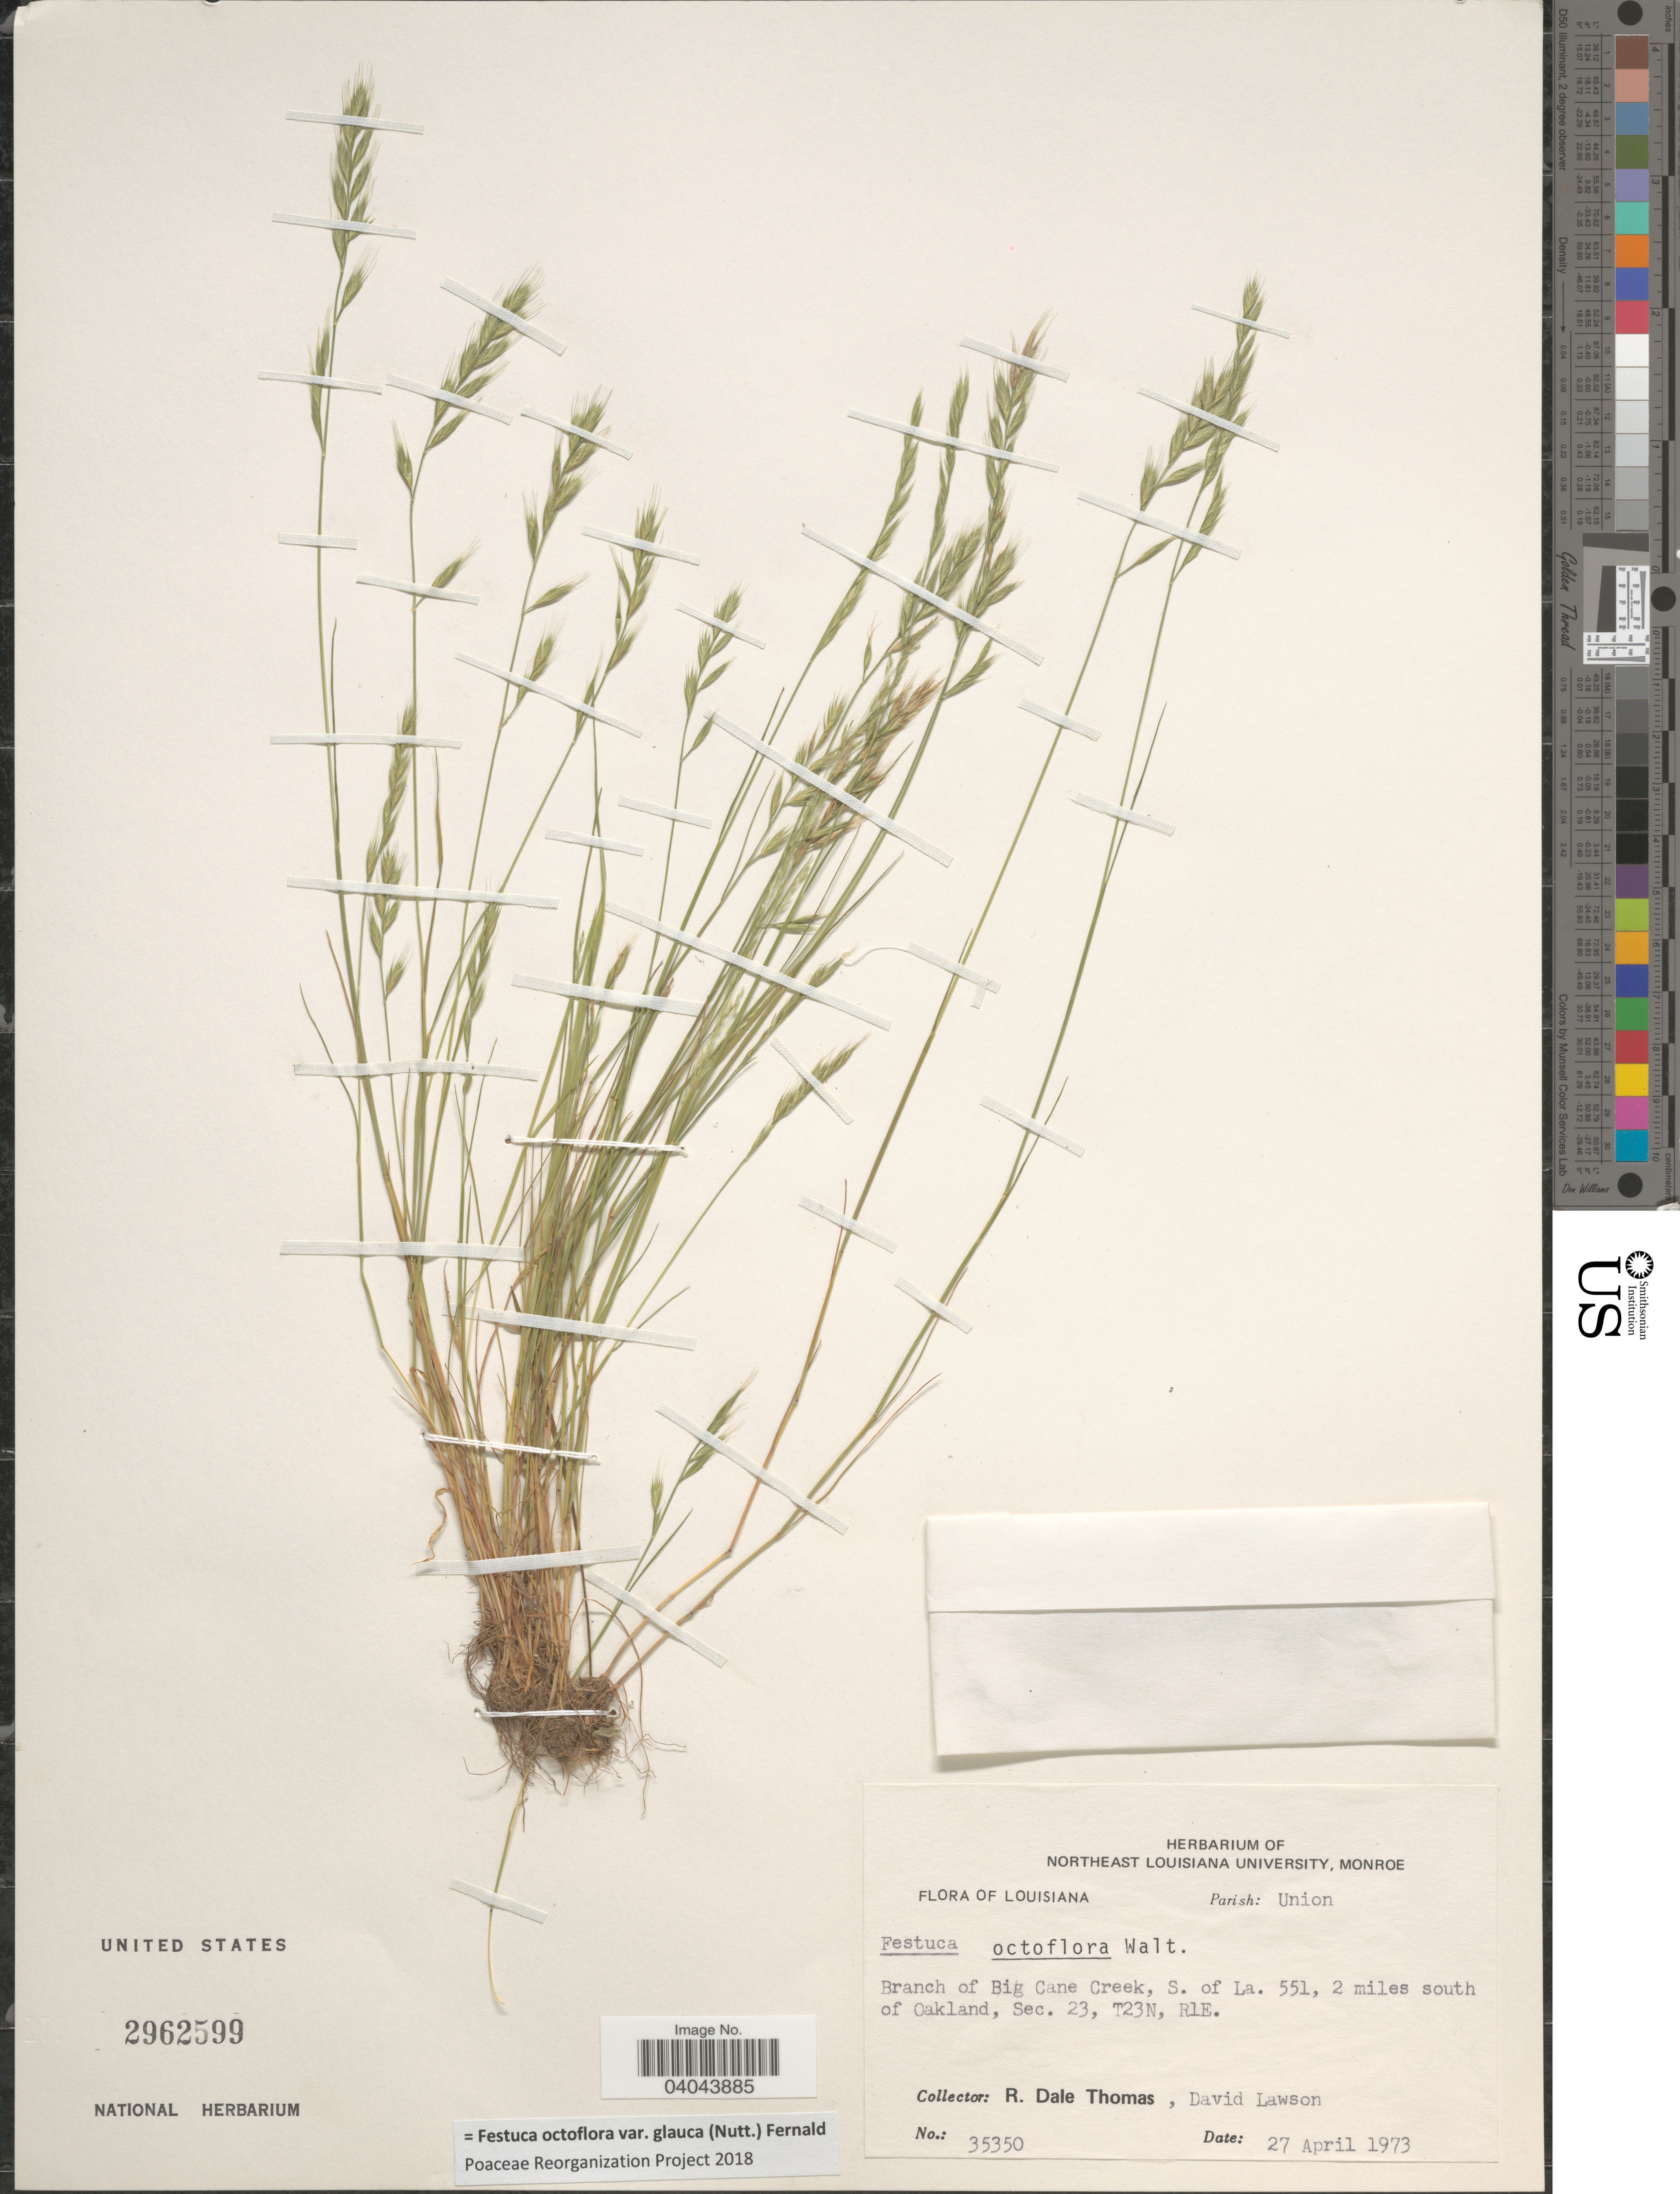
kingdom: Plantae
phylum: Tracheophyta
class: Liliopsida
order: Poales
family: Poaceae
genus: Festuca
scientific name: Festuca octoflora var. glauca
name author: (Nutt.) Fernald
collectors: R. Thomas & D. Lawson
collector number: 35350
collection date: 1973-04-27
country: United States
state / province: Louisiana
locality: Parish: Union. Branch of Big Cane Creek, S. of La. 551, 2 miles south of Oakland, Sec. 23, T23N, R1E.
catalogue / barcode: US 2962599